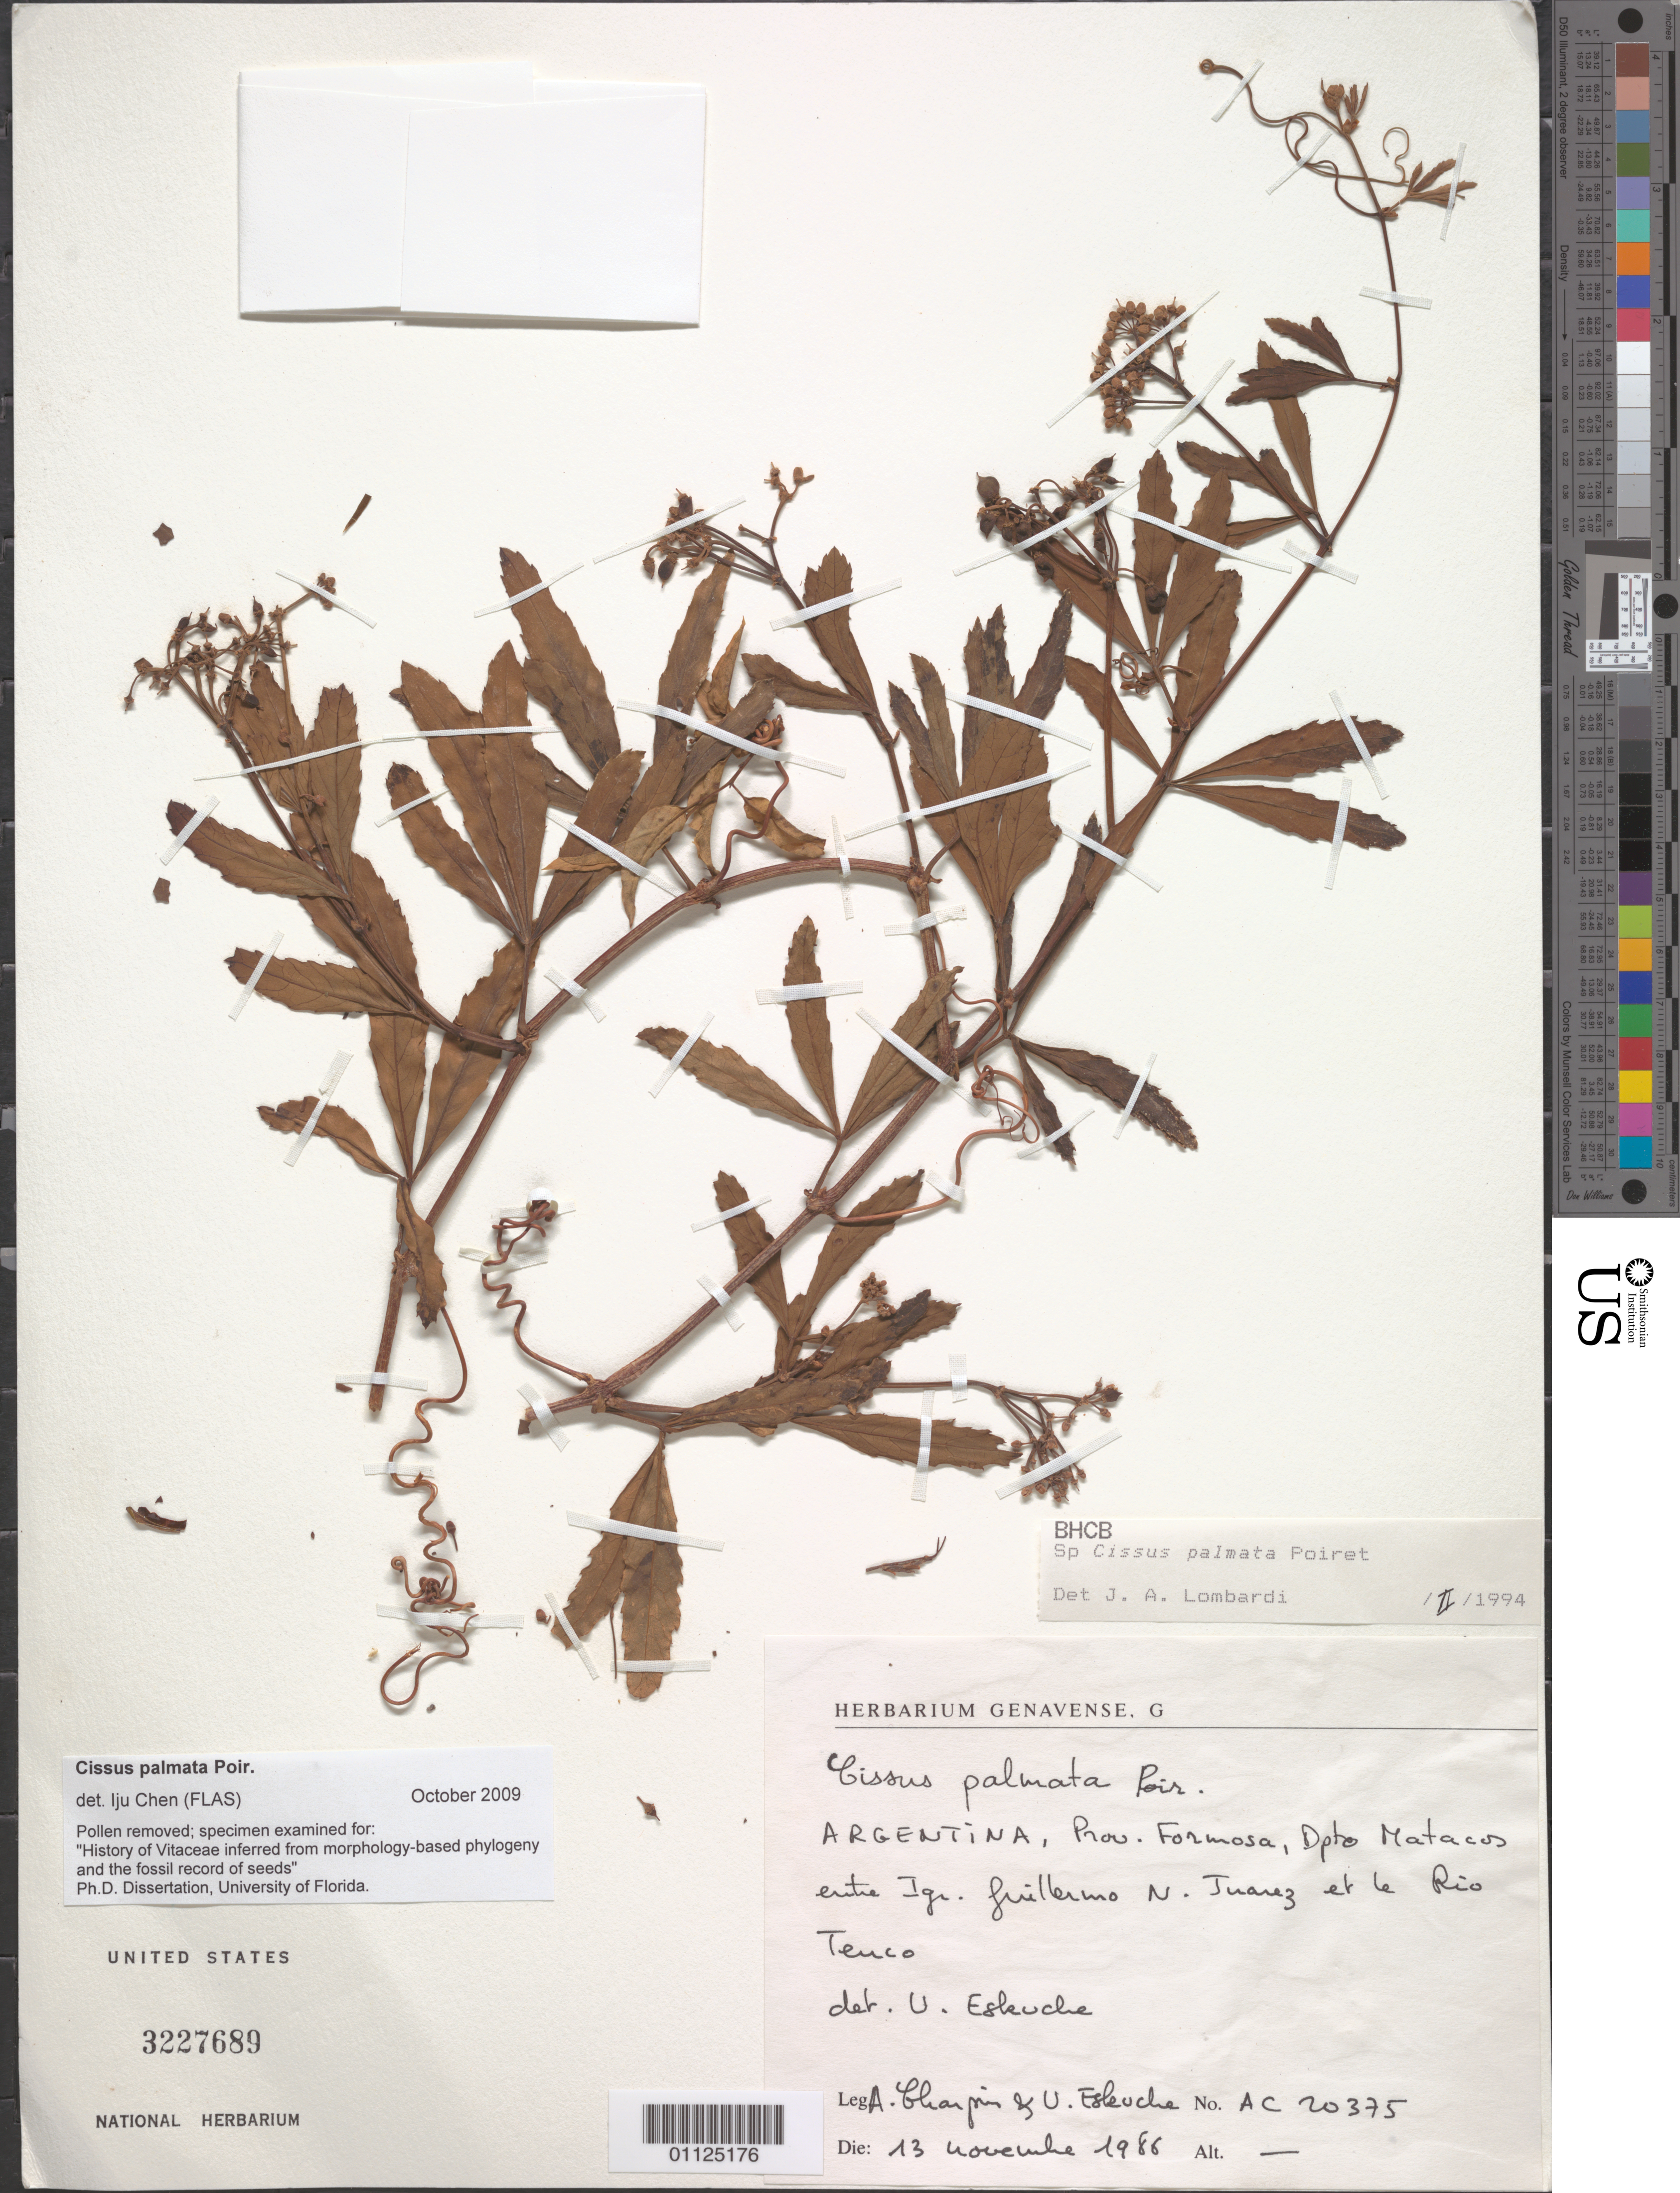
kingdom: Plantae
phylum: Tracheophyta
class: Magnoliopsida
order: Vitales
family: Vitaceae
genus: Cissus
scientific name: Cissus palmata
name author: Poir.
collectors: A. Charpin & U. G. Eskuche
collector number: AC 20375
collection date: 1986-11-13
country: Argentina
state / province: Formosa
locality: Dpto Matacos.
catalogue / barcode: US 3227689